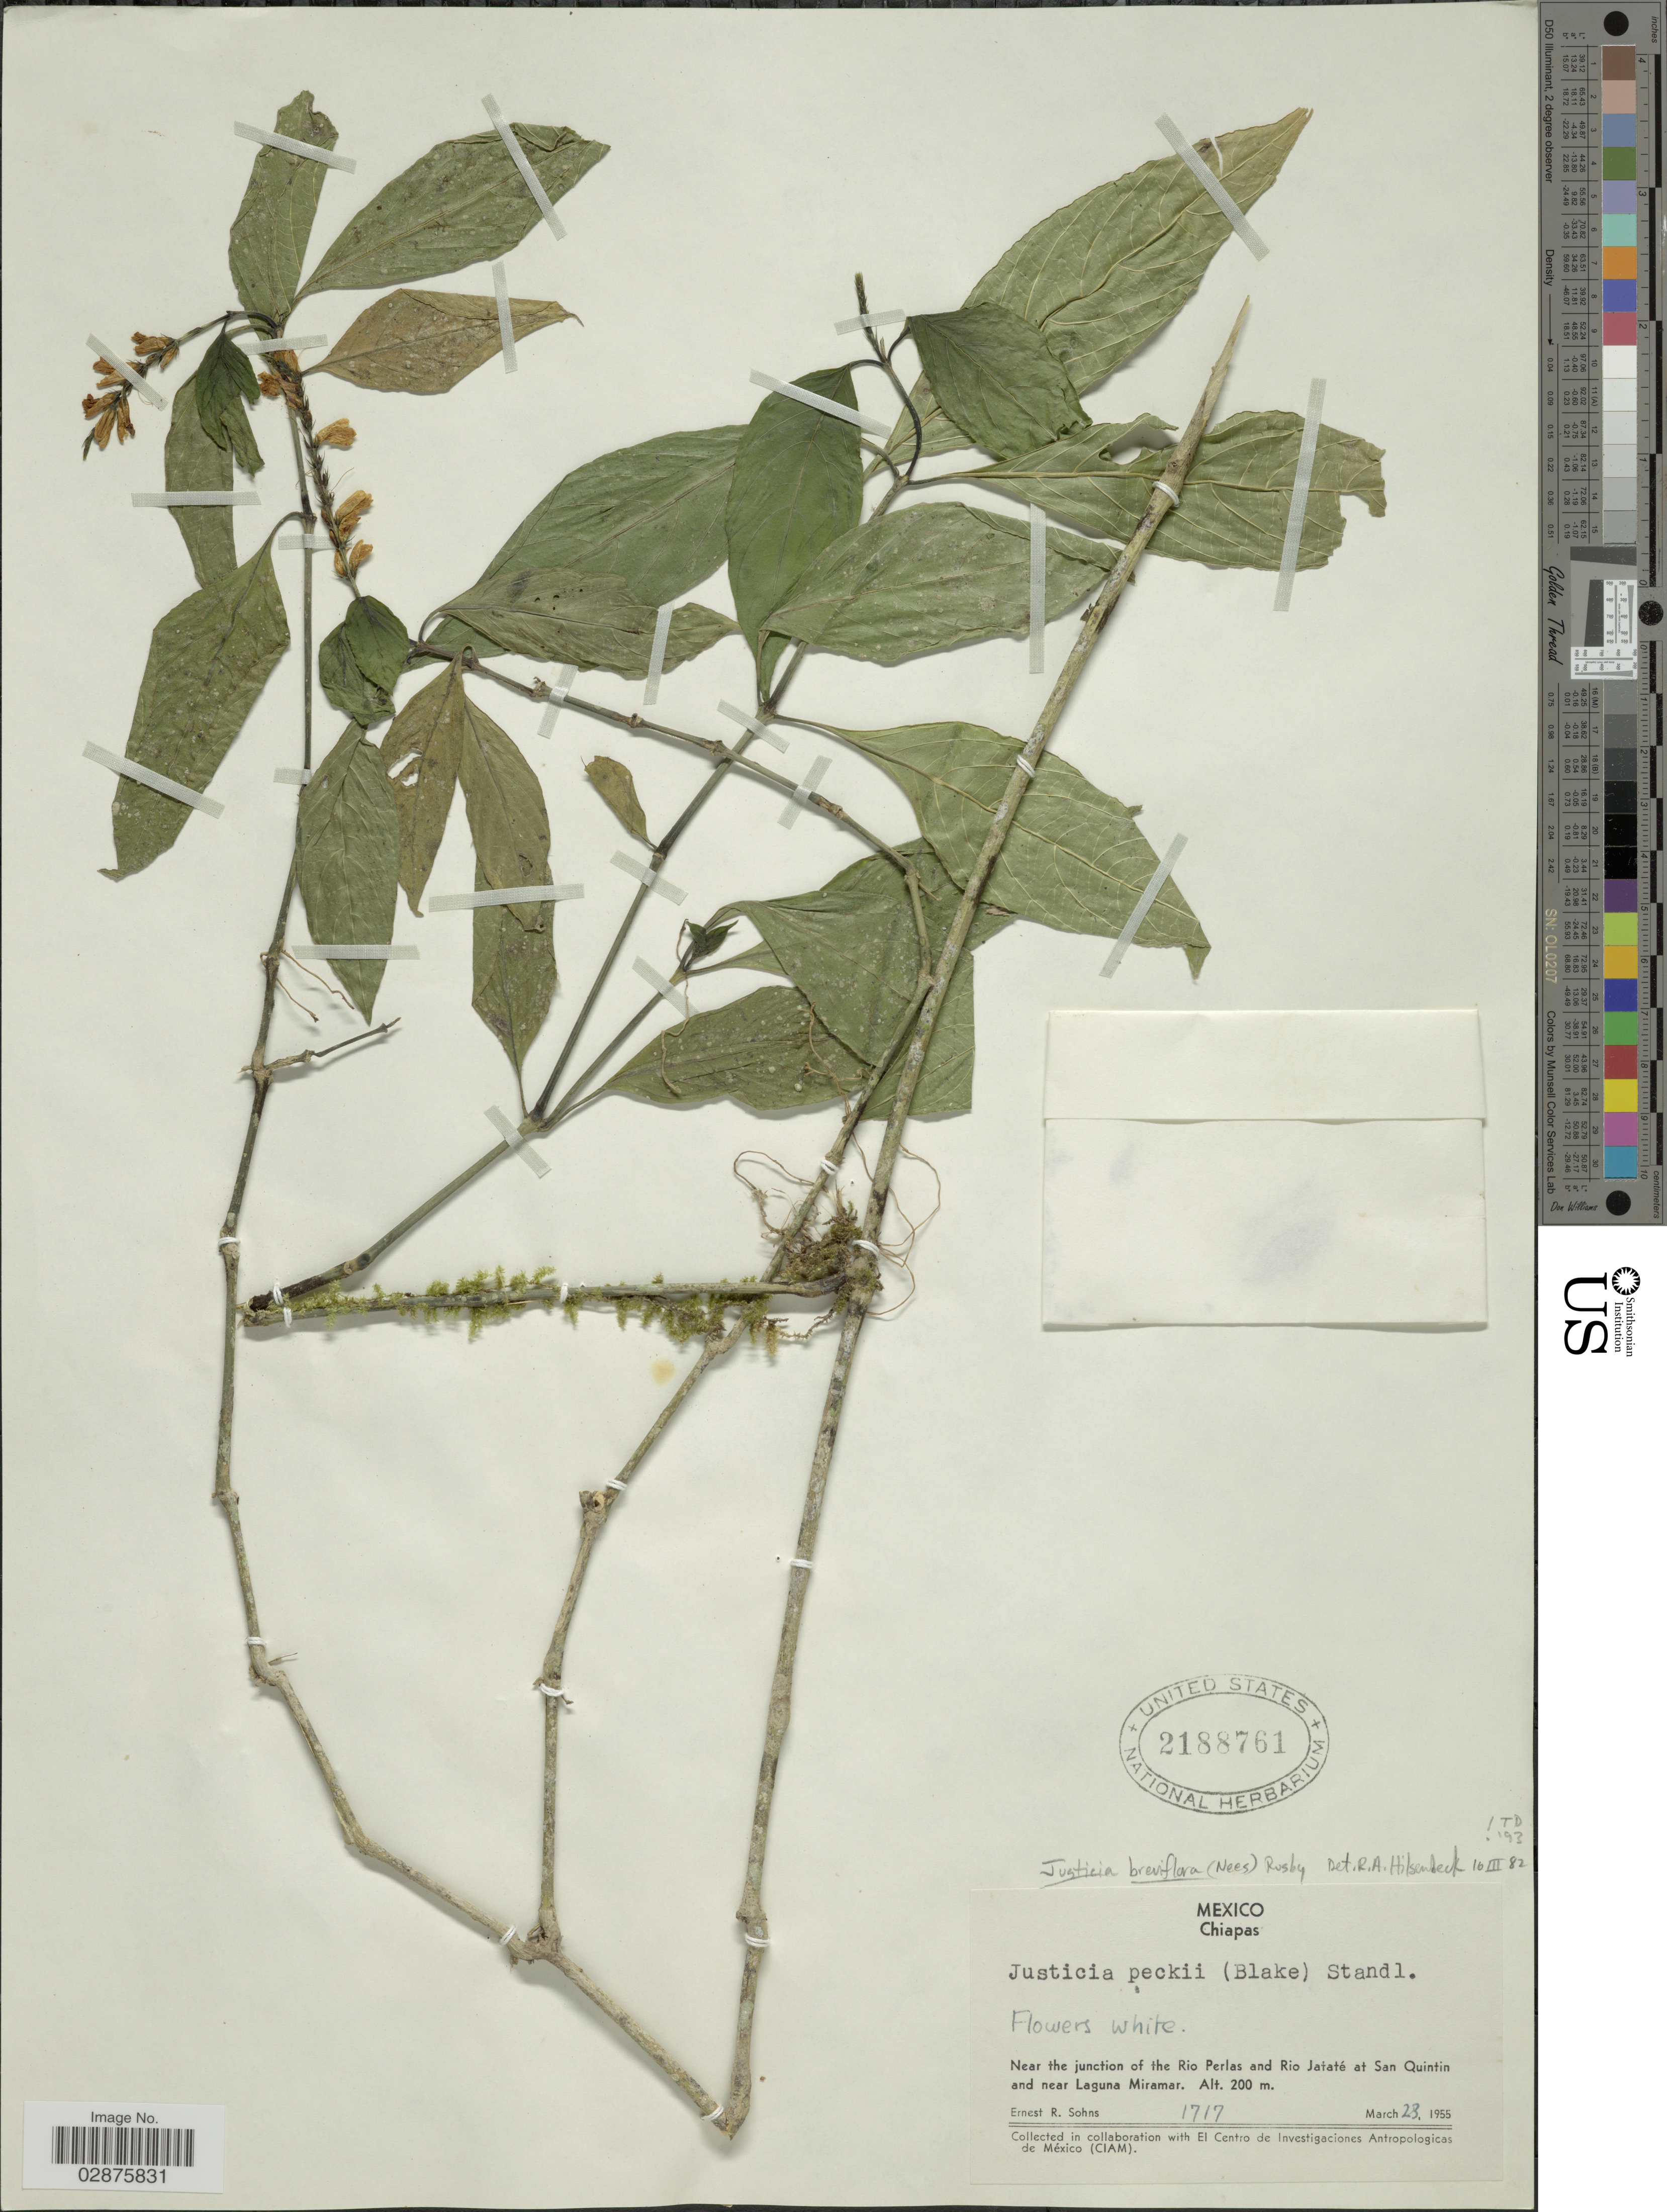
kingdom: Plantae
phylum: Tracheophyta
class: Magnoliopsida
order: Lamiales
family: Acanthaceae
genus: Justicia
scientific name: Justicia breviflora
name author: (Nees) Rusby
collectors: E. R. Sohns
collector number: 1717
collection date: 1955-03-28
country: Mexico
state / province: Chiapas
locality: Near the junction of the Rio Perlas and Rio Jataté at San Quintin and near Laguna Miramar.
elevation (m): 200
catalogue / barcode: US 2188761